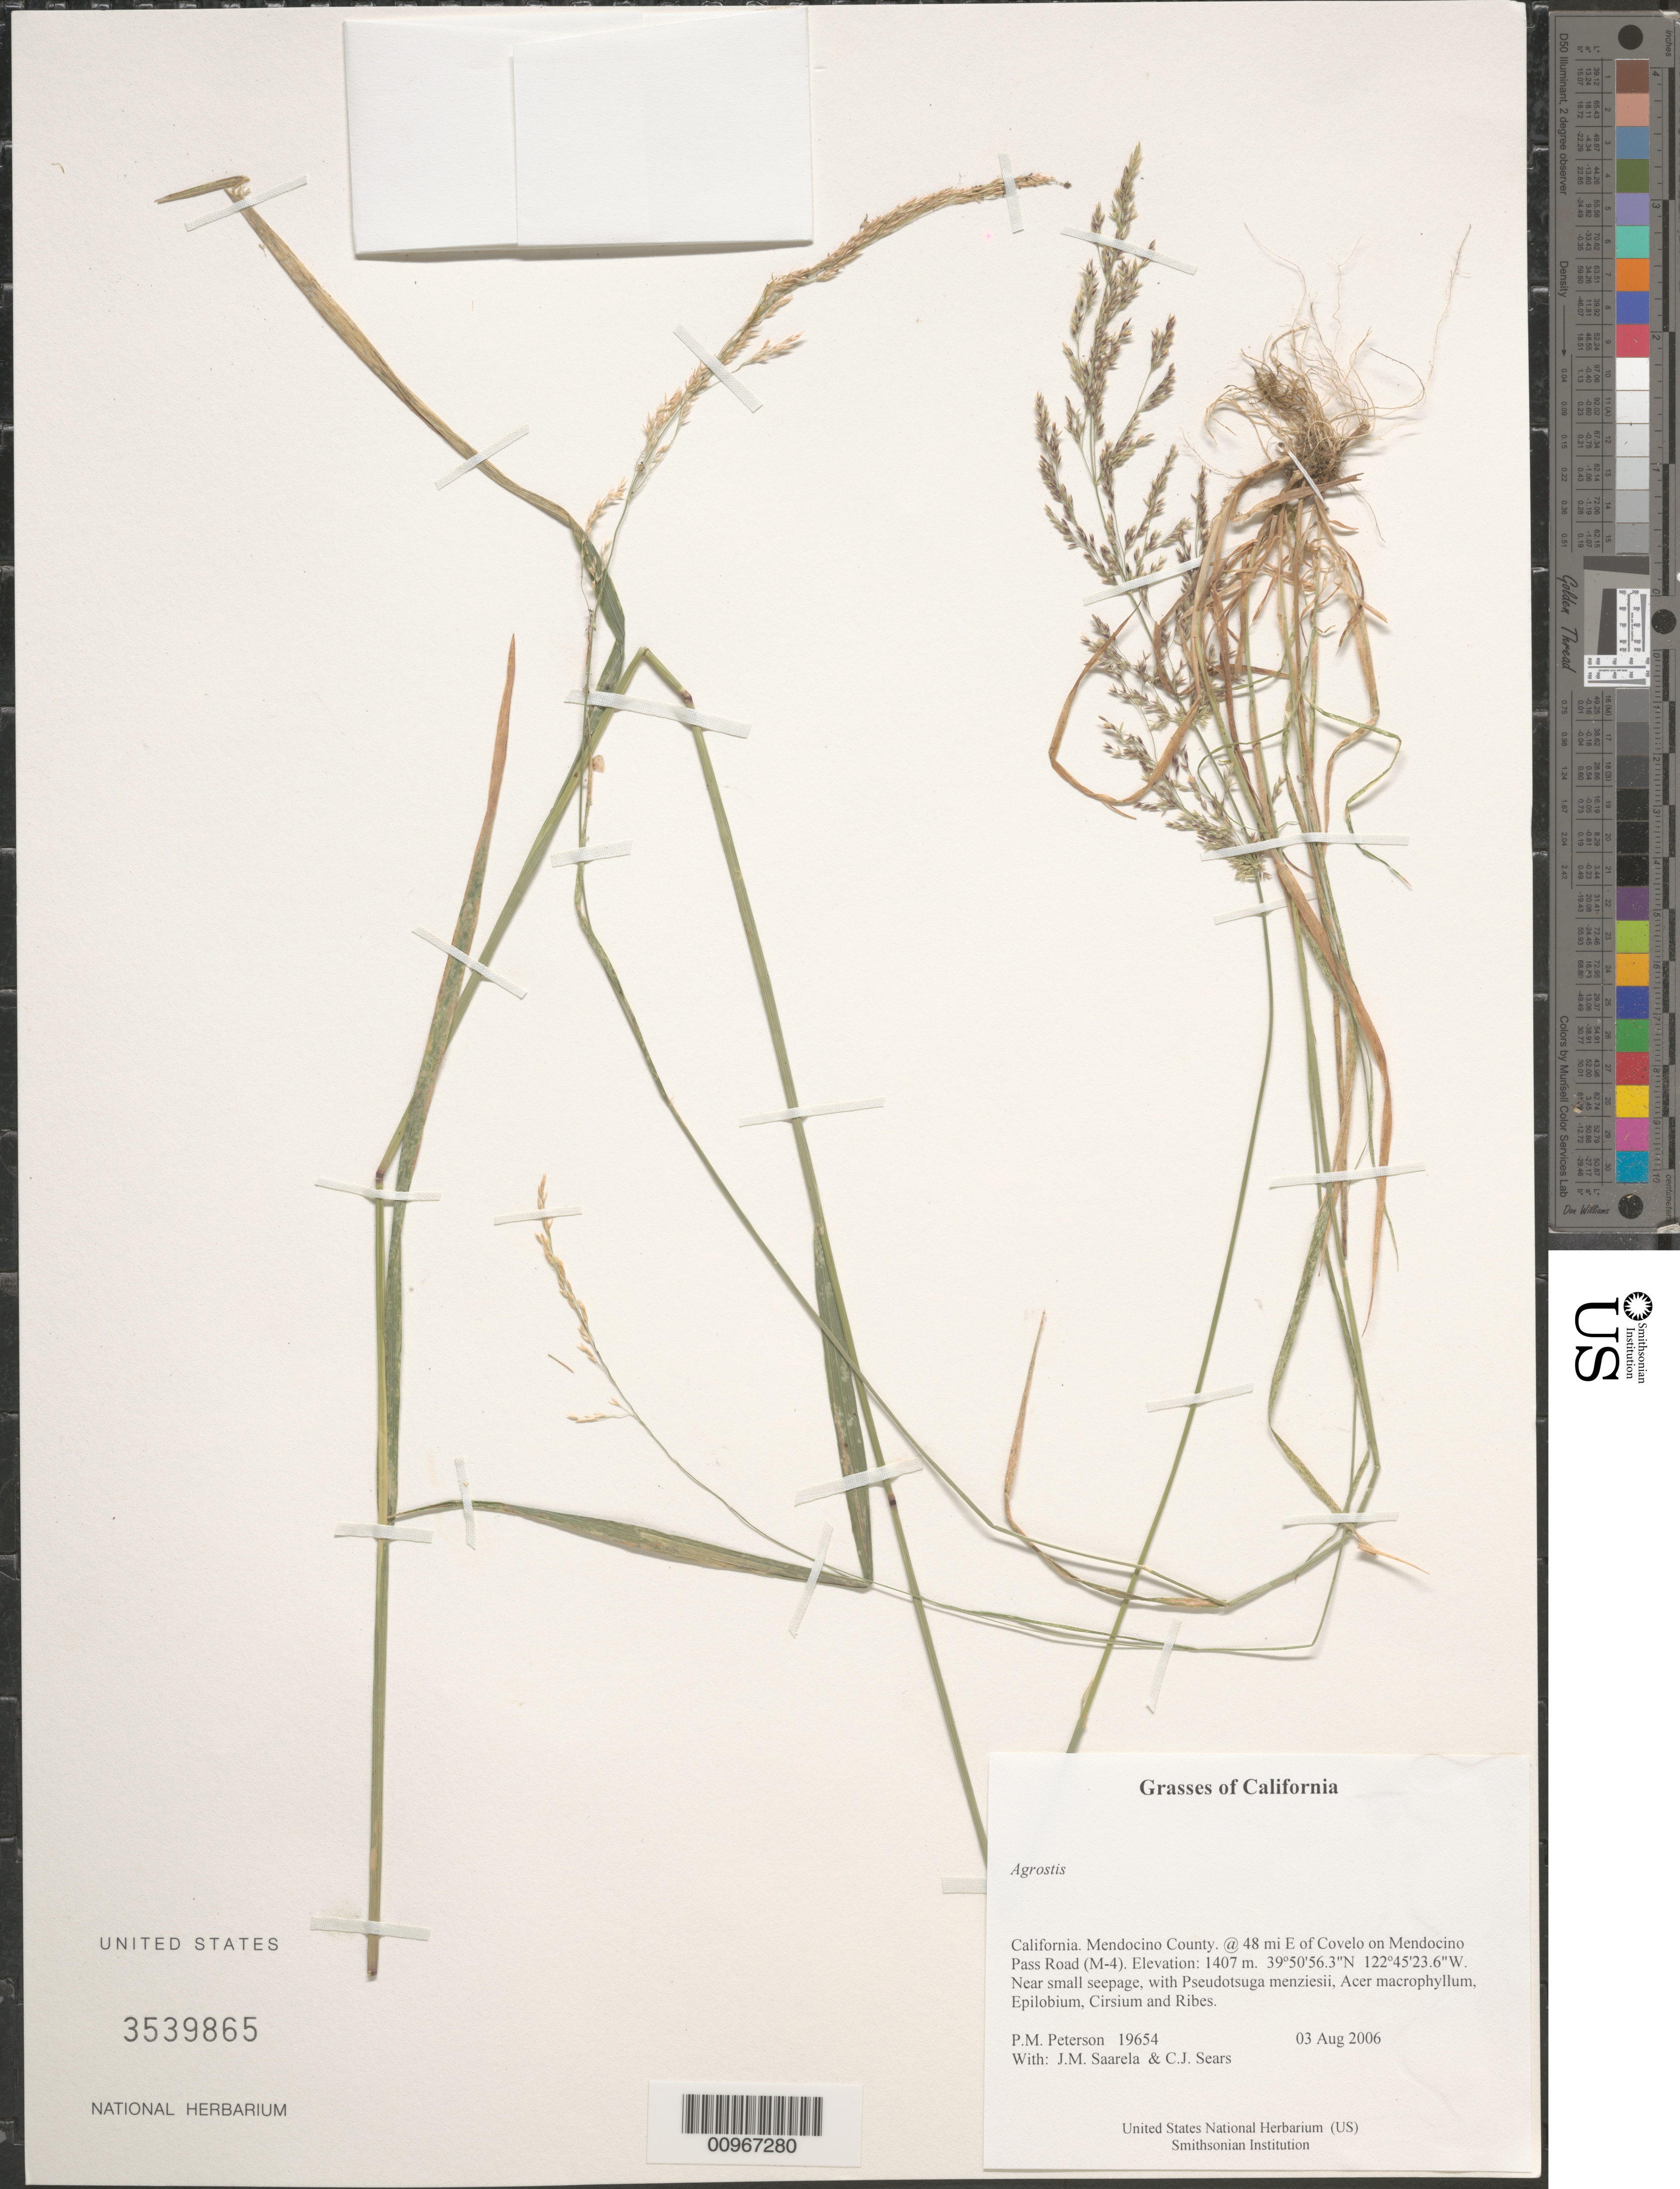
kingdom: Plantae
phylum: Tracheophyta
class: Liliopsida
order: Poales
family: Poaceae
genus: Agrostis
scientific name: Agrostis sp.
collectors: P. M. Peterson, J. Saarela & C. Sears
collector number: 19654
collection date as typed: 03 Aug 2006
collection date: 2006-08-03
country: United States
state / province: California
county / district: Mendocino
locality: At 48 mi E of Covelo on Mendocino Pass Road (M-4).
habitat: Near small seepage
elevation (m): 1407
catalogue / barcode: US 3539865